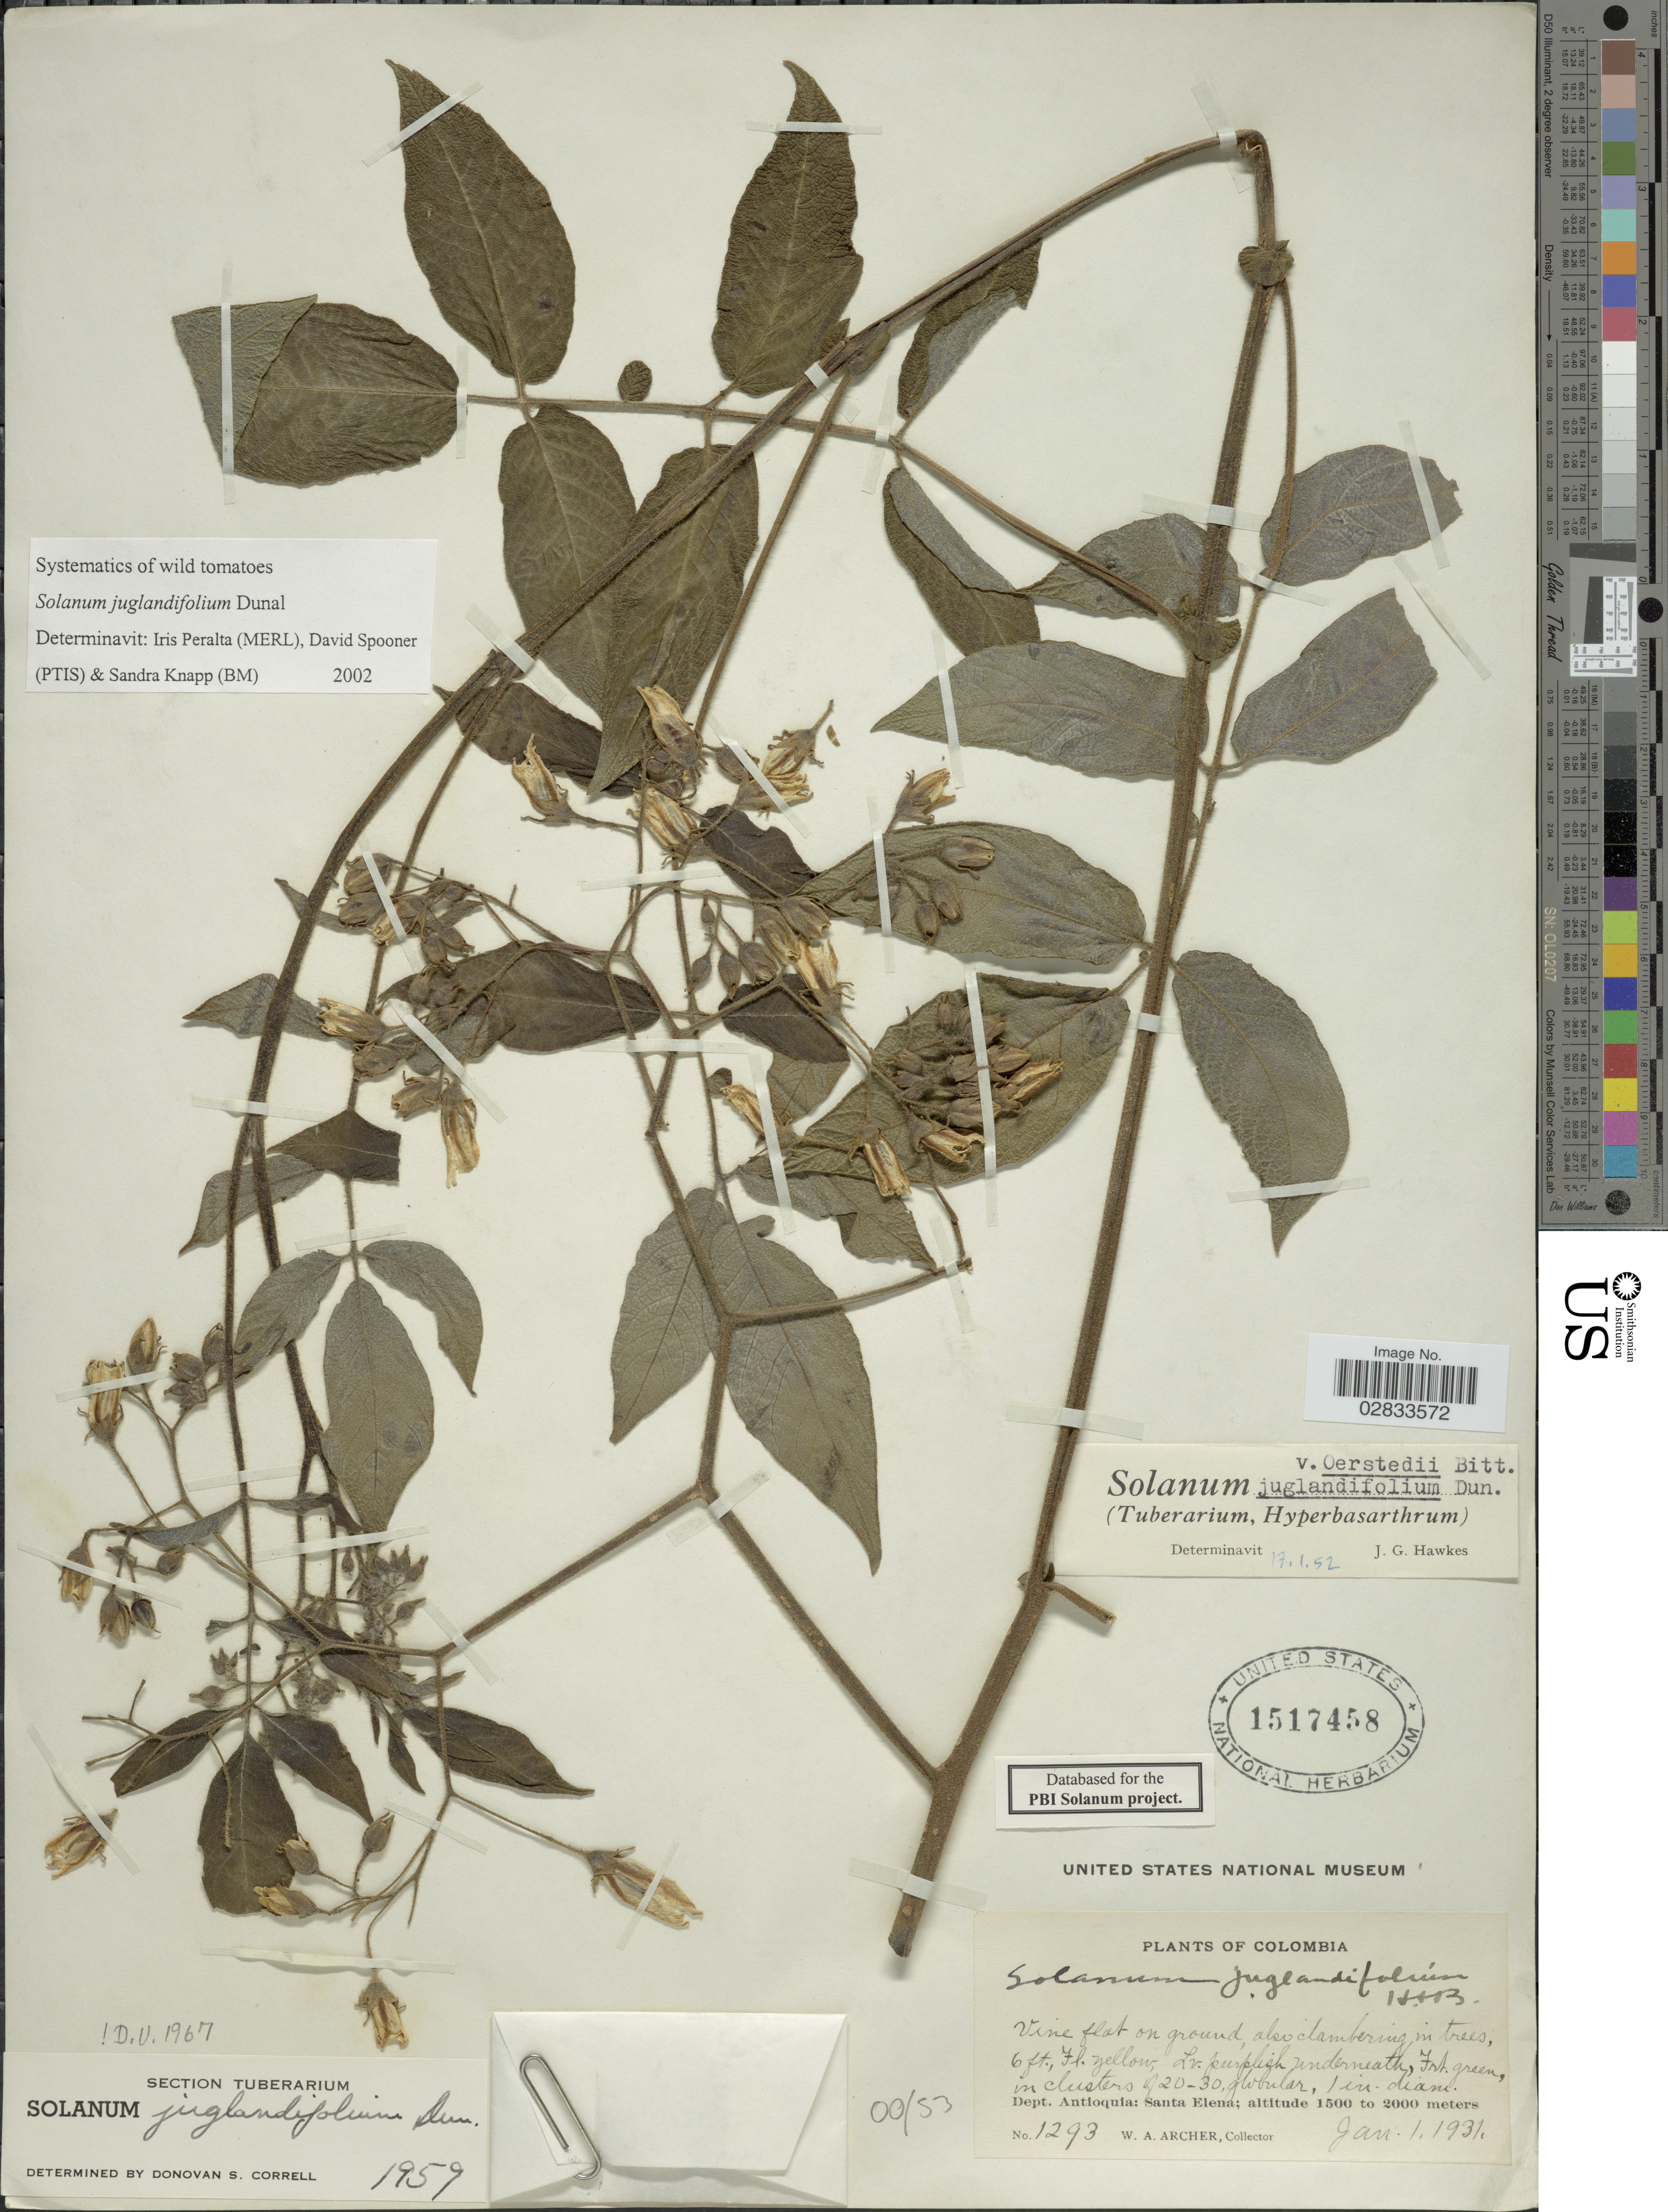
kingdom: Plantae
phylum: Tracheophyta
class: Magnoliopsida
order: Solanales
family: Solanaceae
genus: Solanum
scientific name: Solanum juglandifolium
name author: Dunal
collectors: W. A. Archer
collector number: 1293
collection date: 1931-01-01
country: Colombia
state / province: Antioquia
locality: Dept. Antioquia: Santa Elena.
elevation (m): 1500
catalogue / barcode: US 1517458